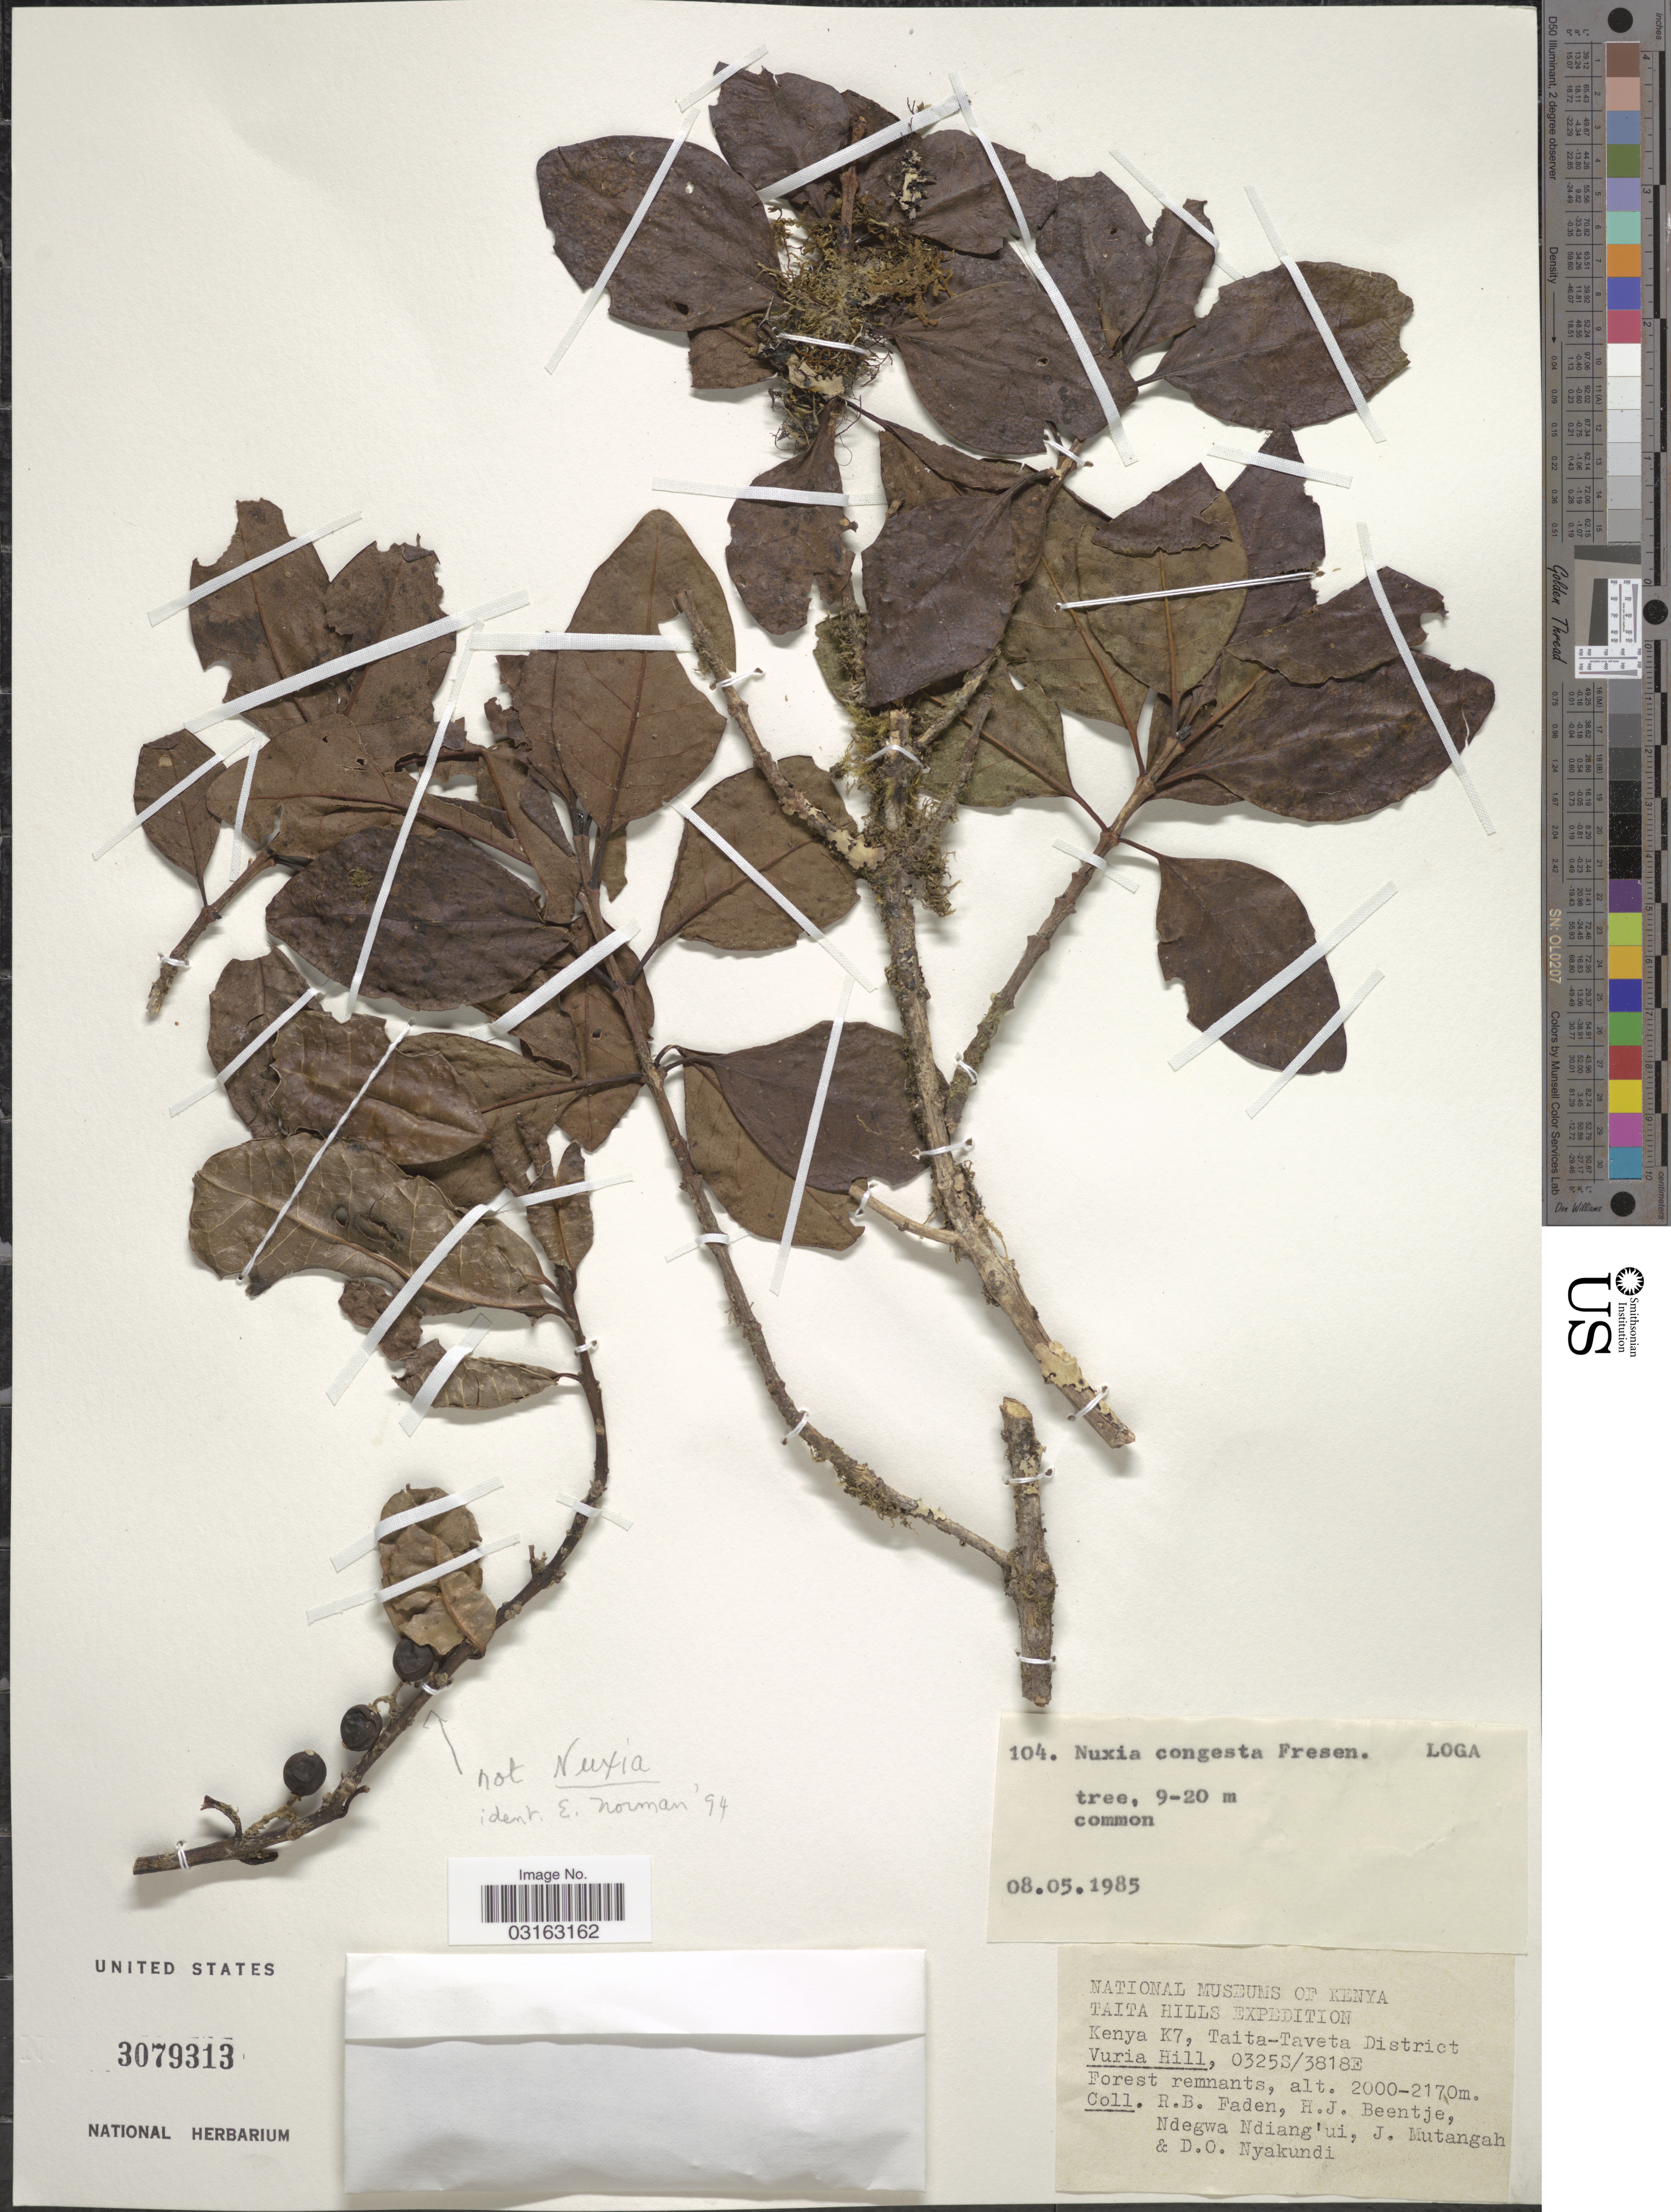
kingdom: Plantae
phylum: Tracheophyta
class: Magnoliopsida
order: Lamiales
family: Stilbaceae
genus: Nuxia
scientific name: Nuxia congesta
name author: R. Br. ex Fresen.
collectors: R. B. Faden, H. J. Beentje, Ndegwa Ndiang'ui, J. Mutangah & D. Nyakundi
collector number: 104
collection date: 1985-05-08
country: Kenya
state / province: Taita Taveta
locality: Kenya K7, Taita-Taveta District. Vuria Hill.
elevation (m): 2000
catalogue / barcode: US 3079313